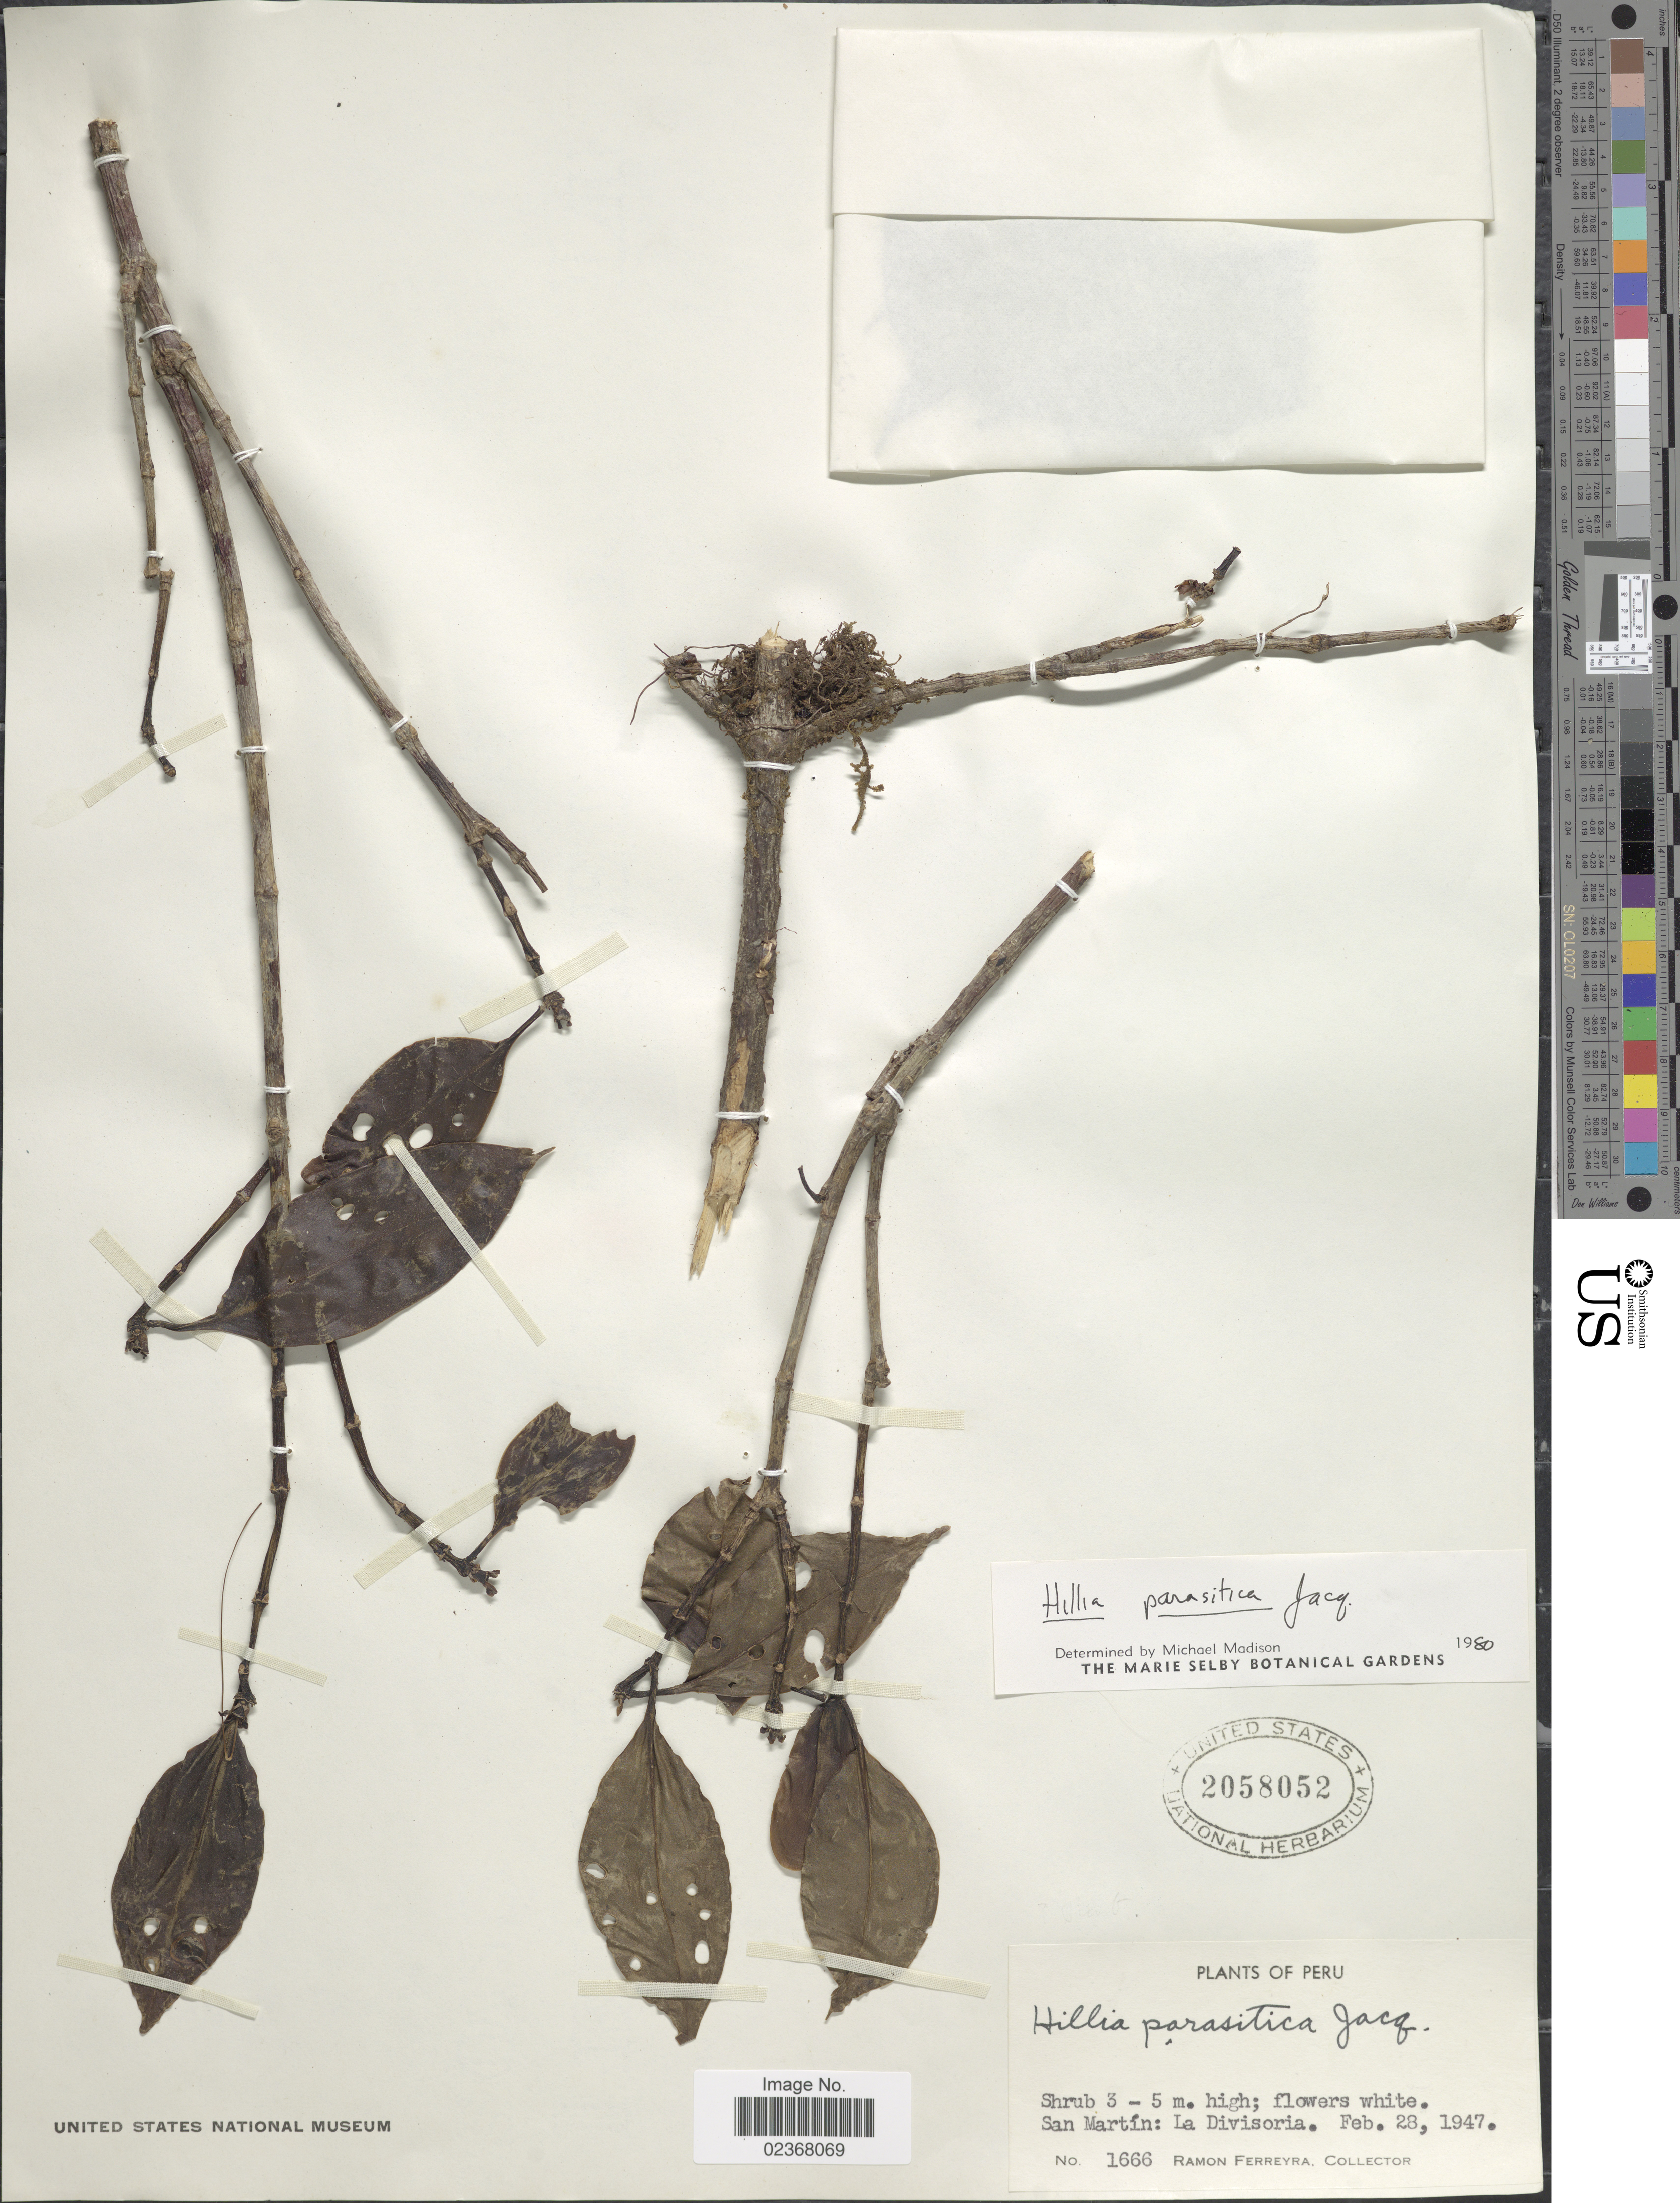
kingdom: Plantae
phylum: Tracheophyta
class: Magnoliopsida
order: Gentianales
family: Rubiaceae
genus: Hillia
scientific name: Hillia parasitica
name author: Jacq.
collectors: R. A. Ferreyra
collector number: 1666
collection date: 1947-02-28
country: Peru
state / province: San Martín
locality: San Martin: La Divisoria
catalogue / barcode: US 2058052